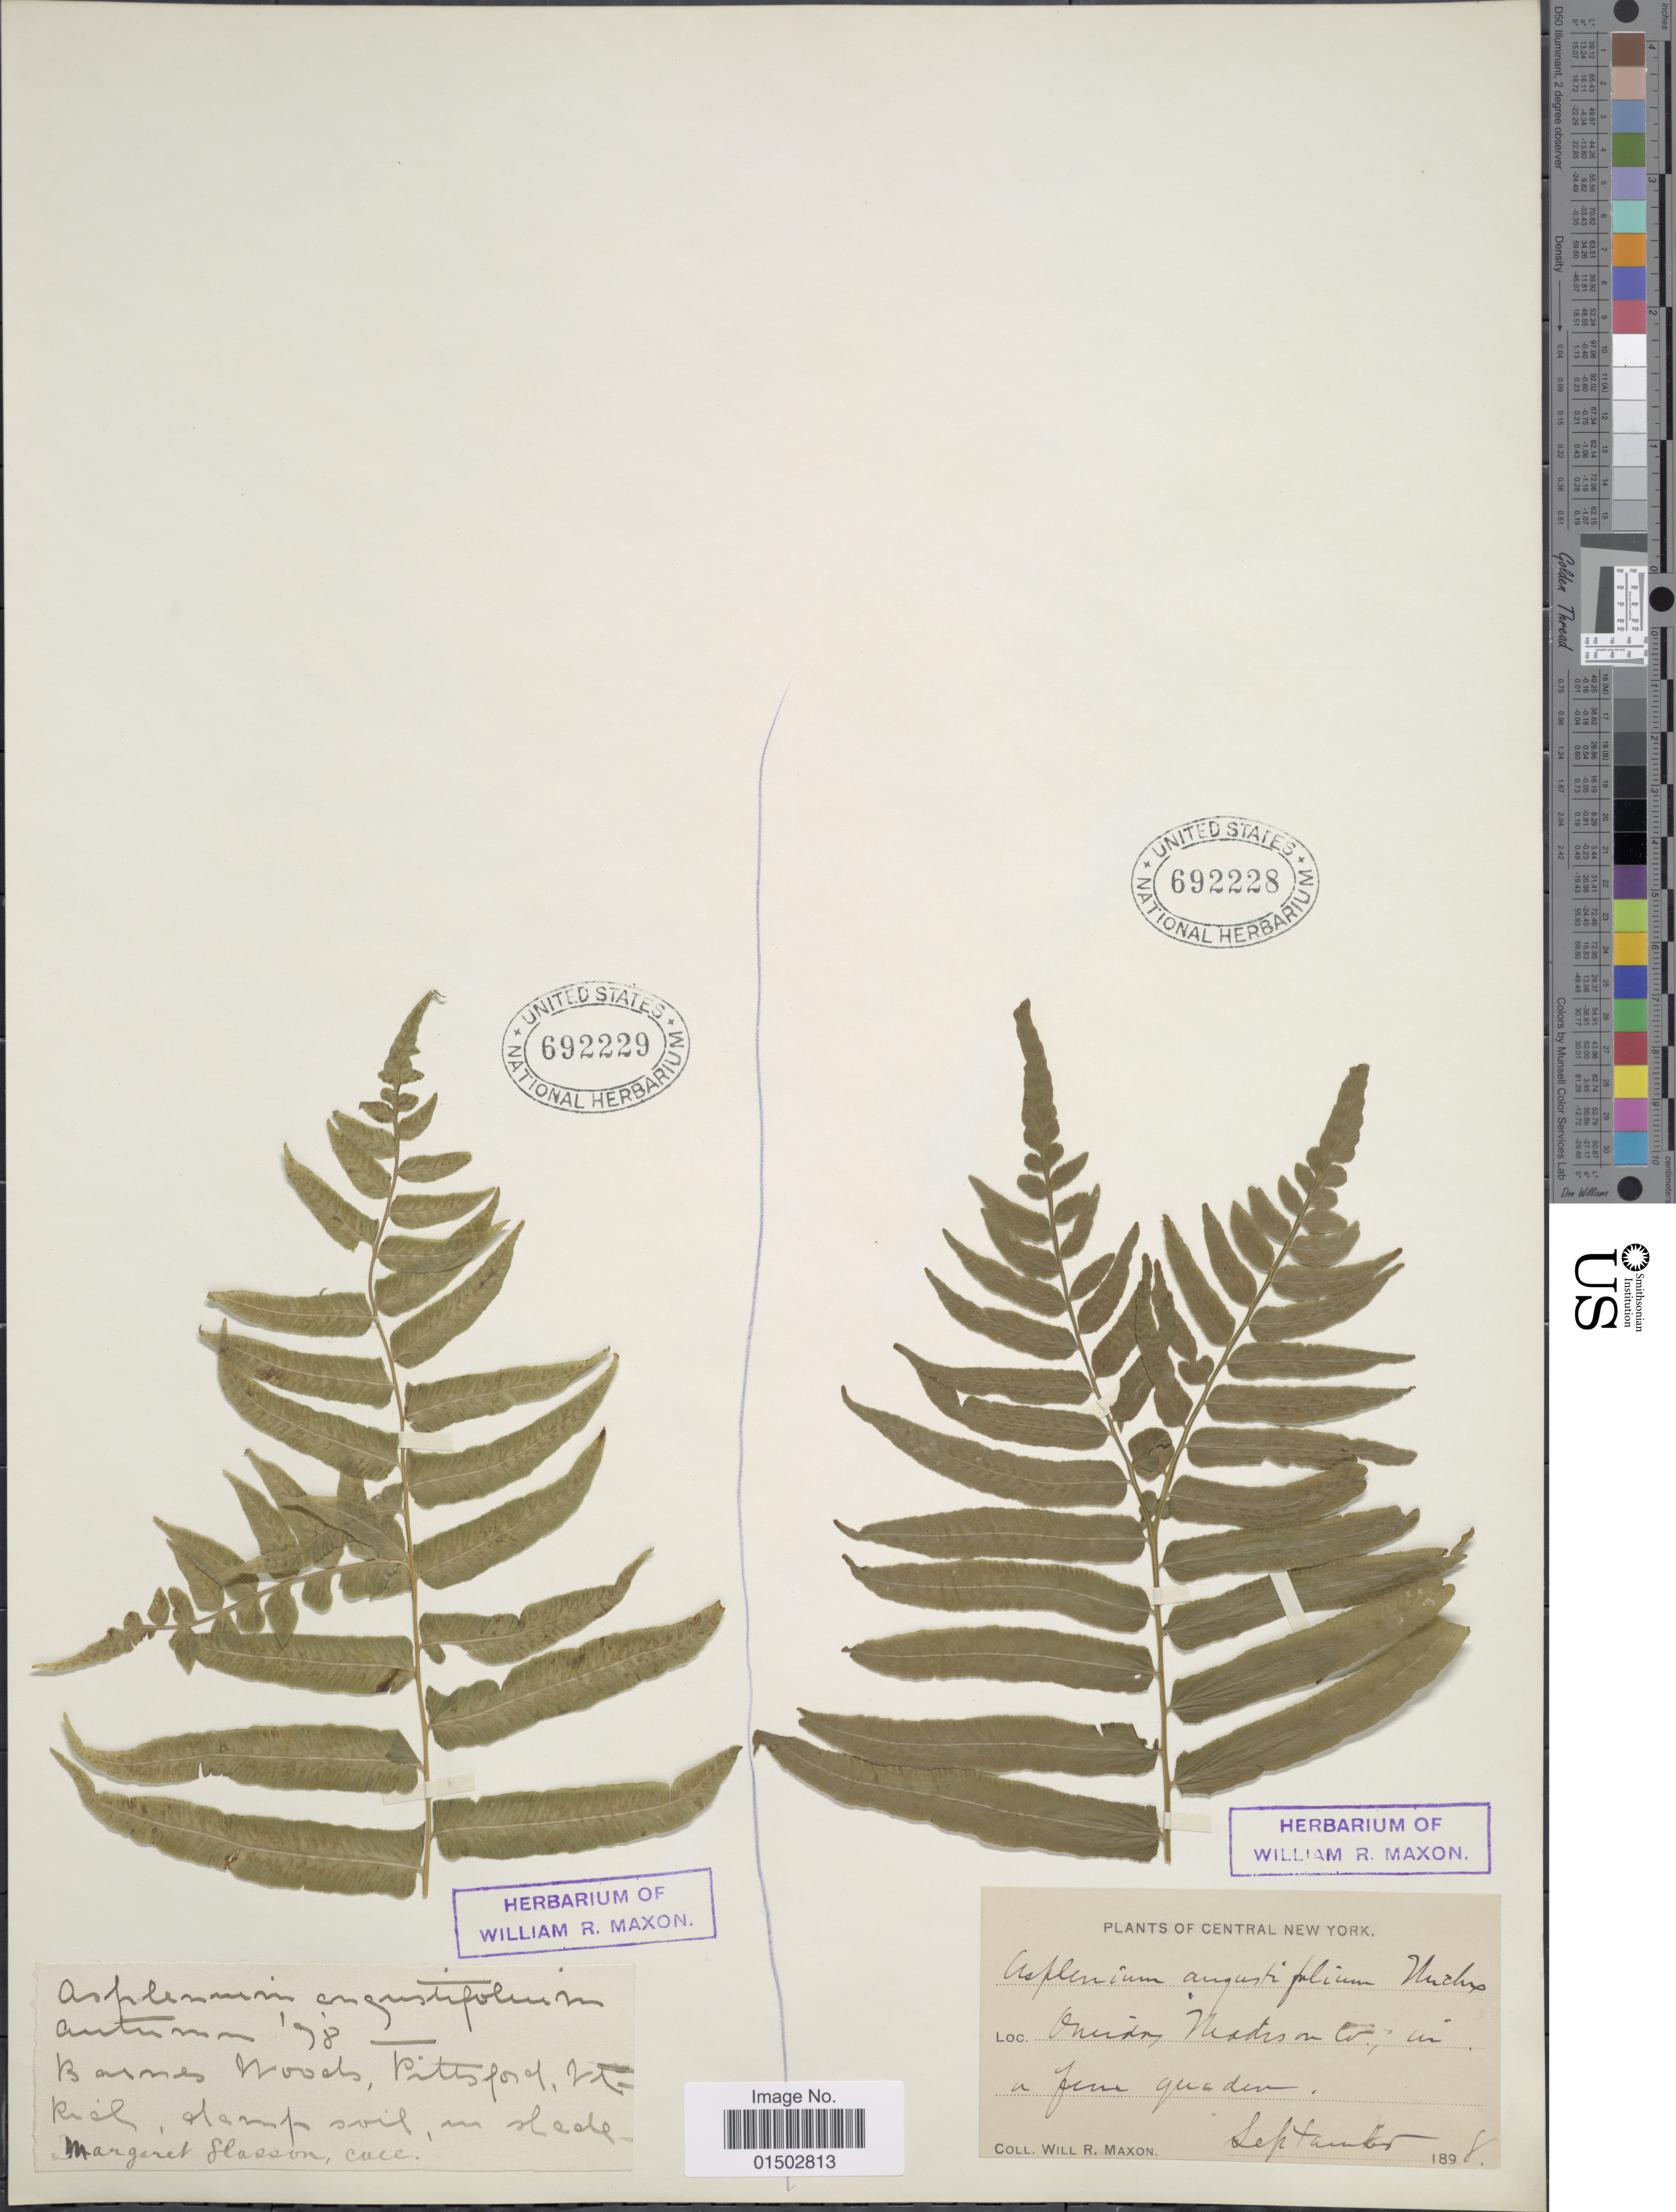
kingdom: Plantae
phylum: Tracheophyta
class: Polypodiopsida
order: Polypodiales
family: Diplaziopsidaceae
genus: Homalosorus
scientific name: Homalosorus pycnocarpos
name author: (Spreng.) Pic. Serm.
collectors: W. R. Maxon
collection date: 1898-09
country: United States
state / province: New York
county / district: Madison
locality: Central New York, Oneida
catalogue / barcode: US 692228